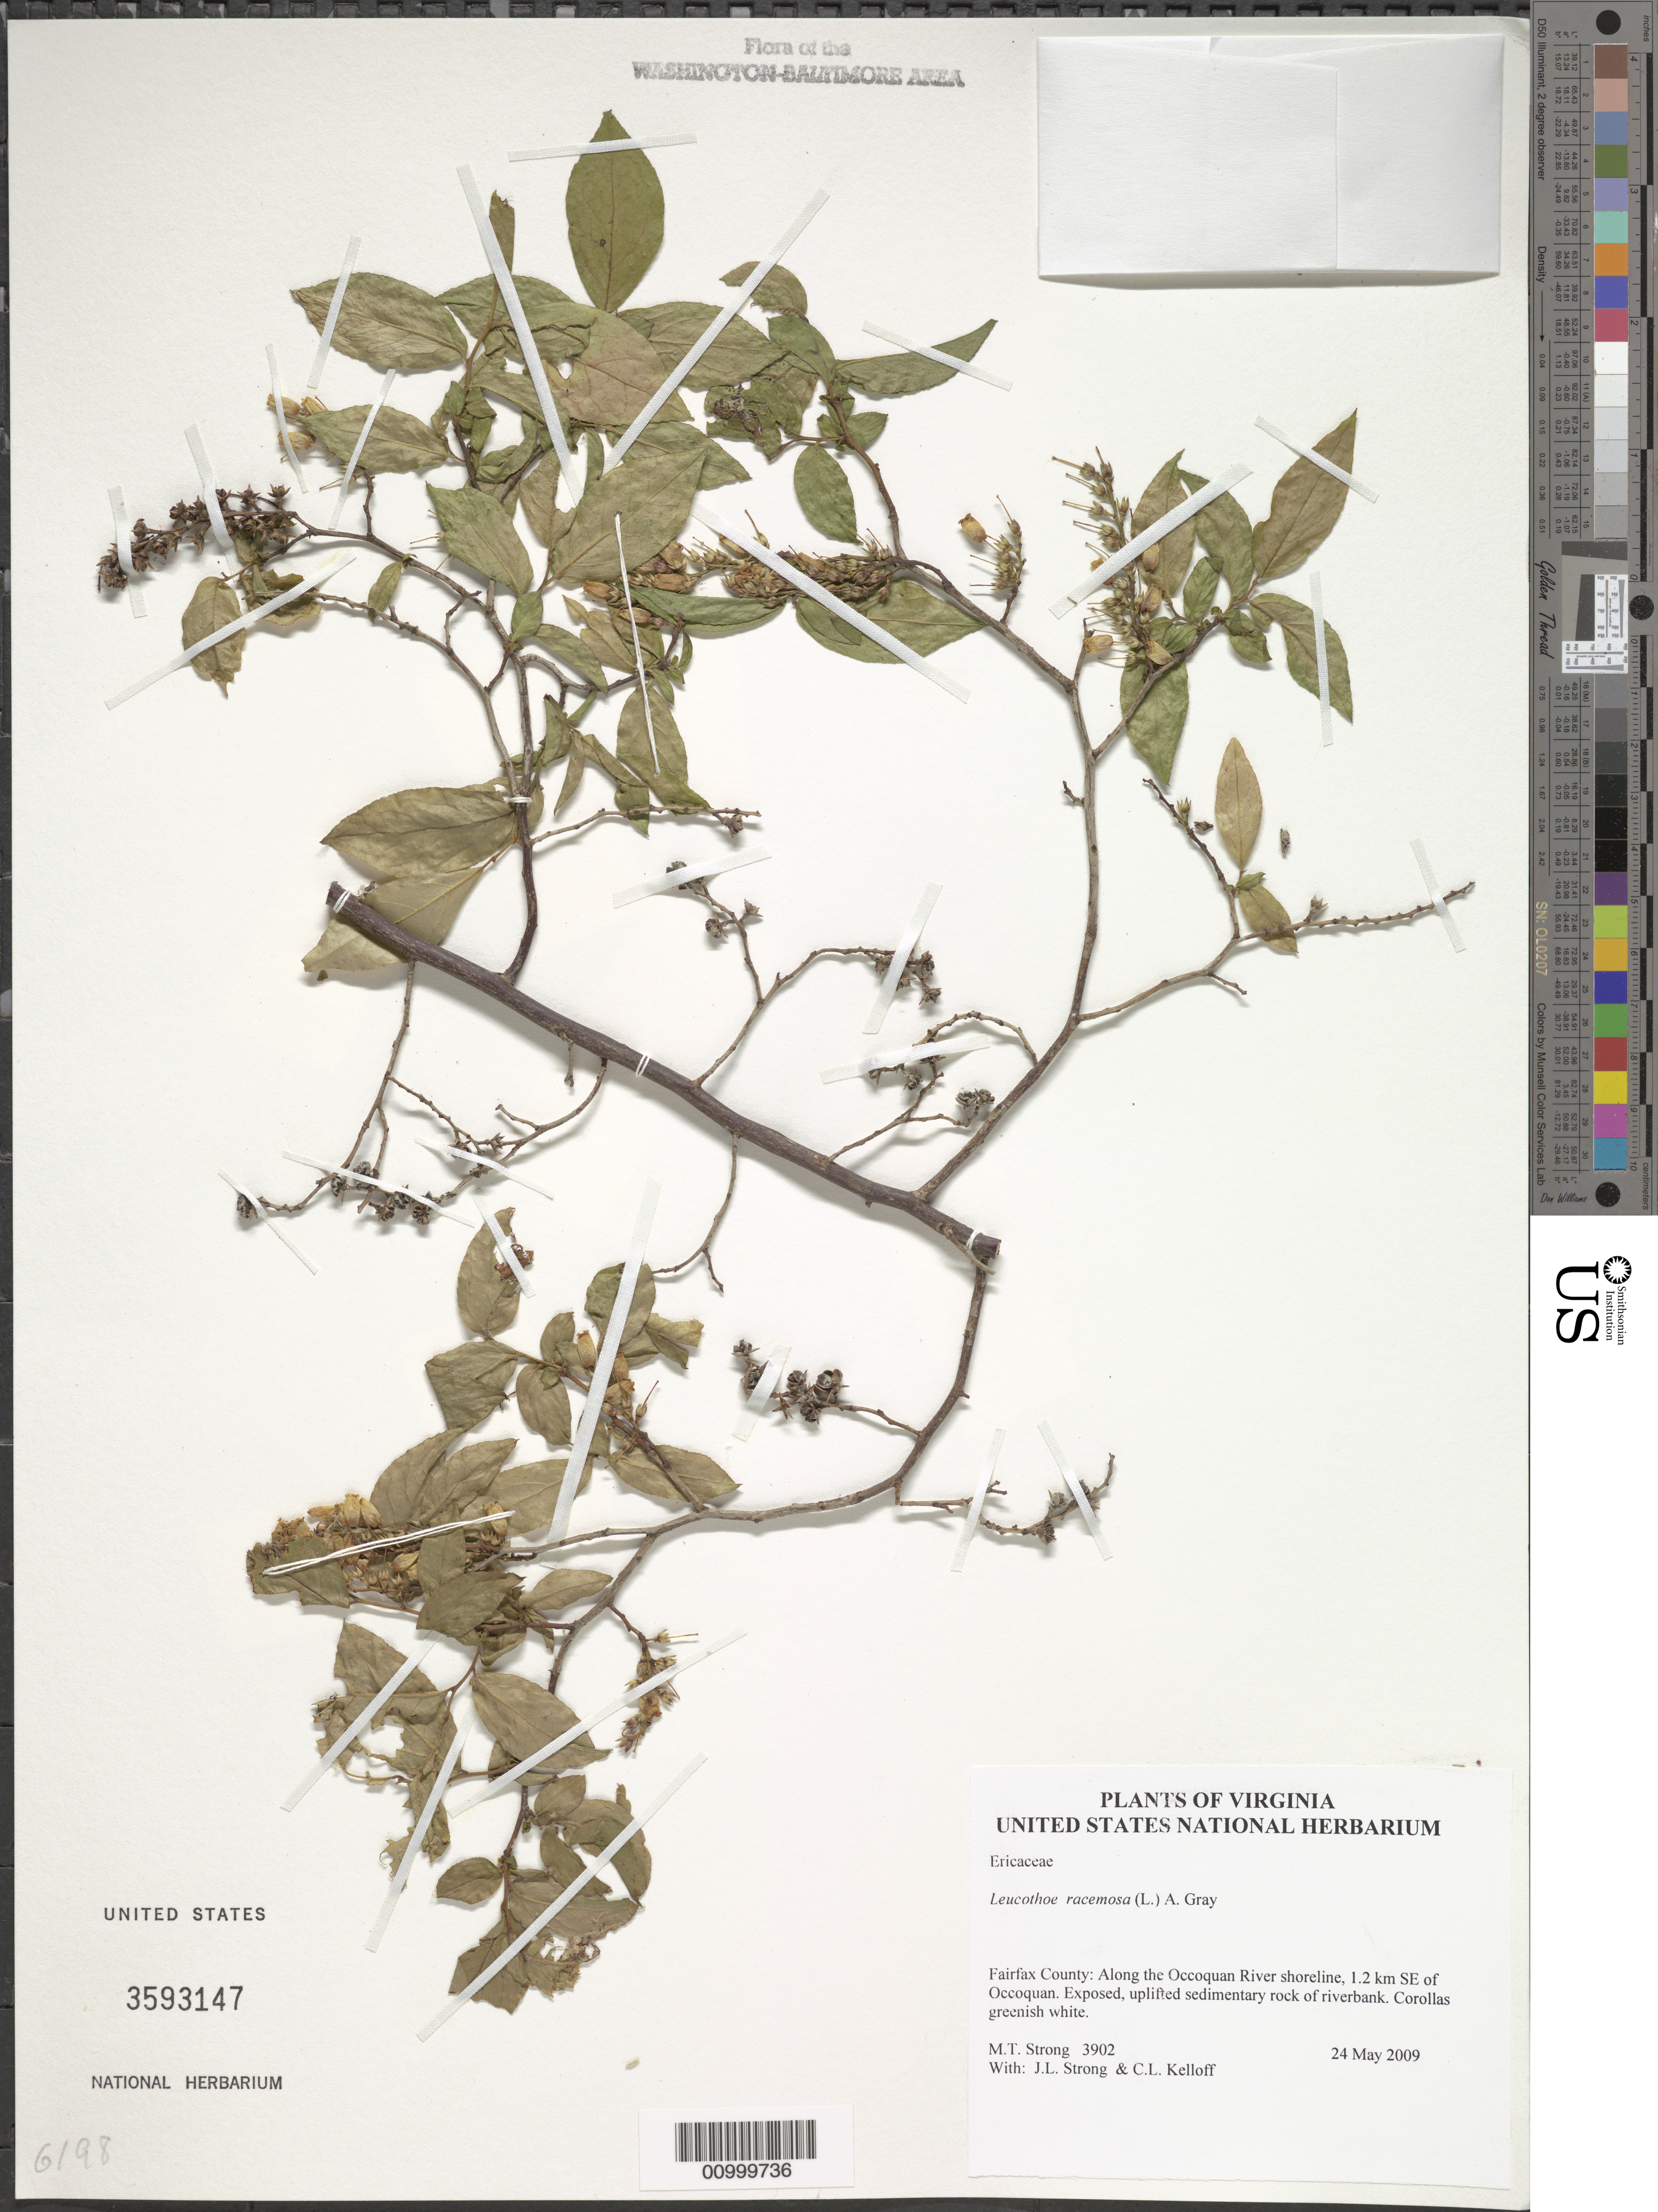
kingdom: Plantae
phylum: Tracheophyta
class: Magnoliopsida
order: Ericales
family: Ericaceae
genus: Leucothoe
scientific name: Leucothoë racemosa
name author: (L.) A. Gray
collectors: M. T. Strong, J. L. Strong & C. L. Kelloff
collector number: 3902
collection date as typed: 24 May 2009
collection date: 2009-05-24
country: United States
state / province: Virginia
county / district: Fairfax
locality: Along the Occoquan River shoreline, 1.2 SE of Occoquan.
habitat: Exposed, uplifted sedimentary rock of riverbank.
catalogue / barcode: US 3593147